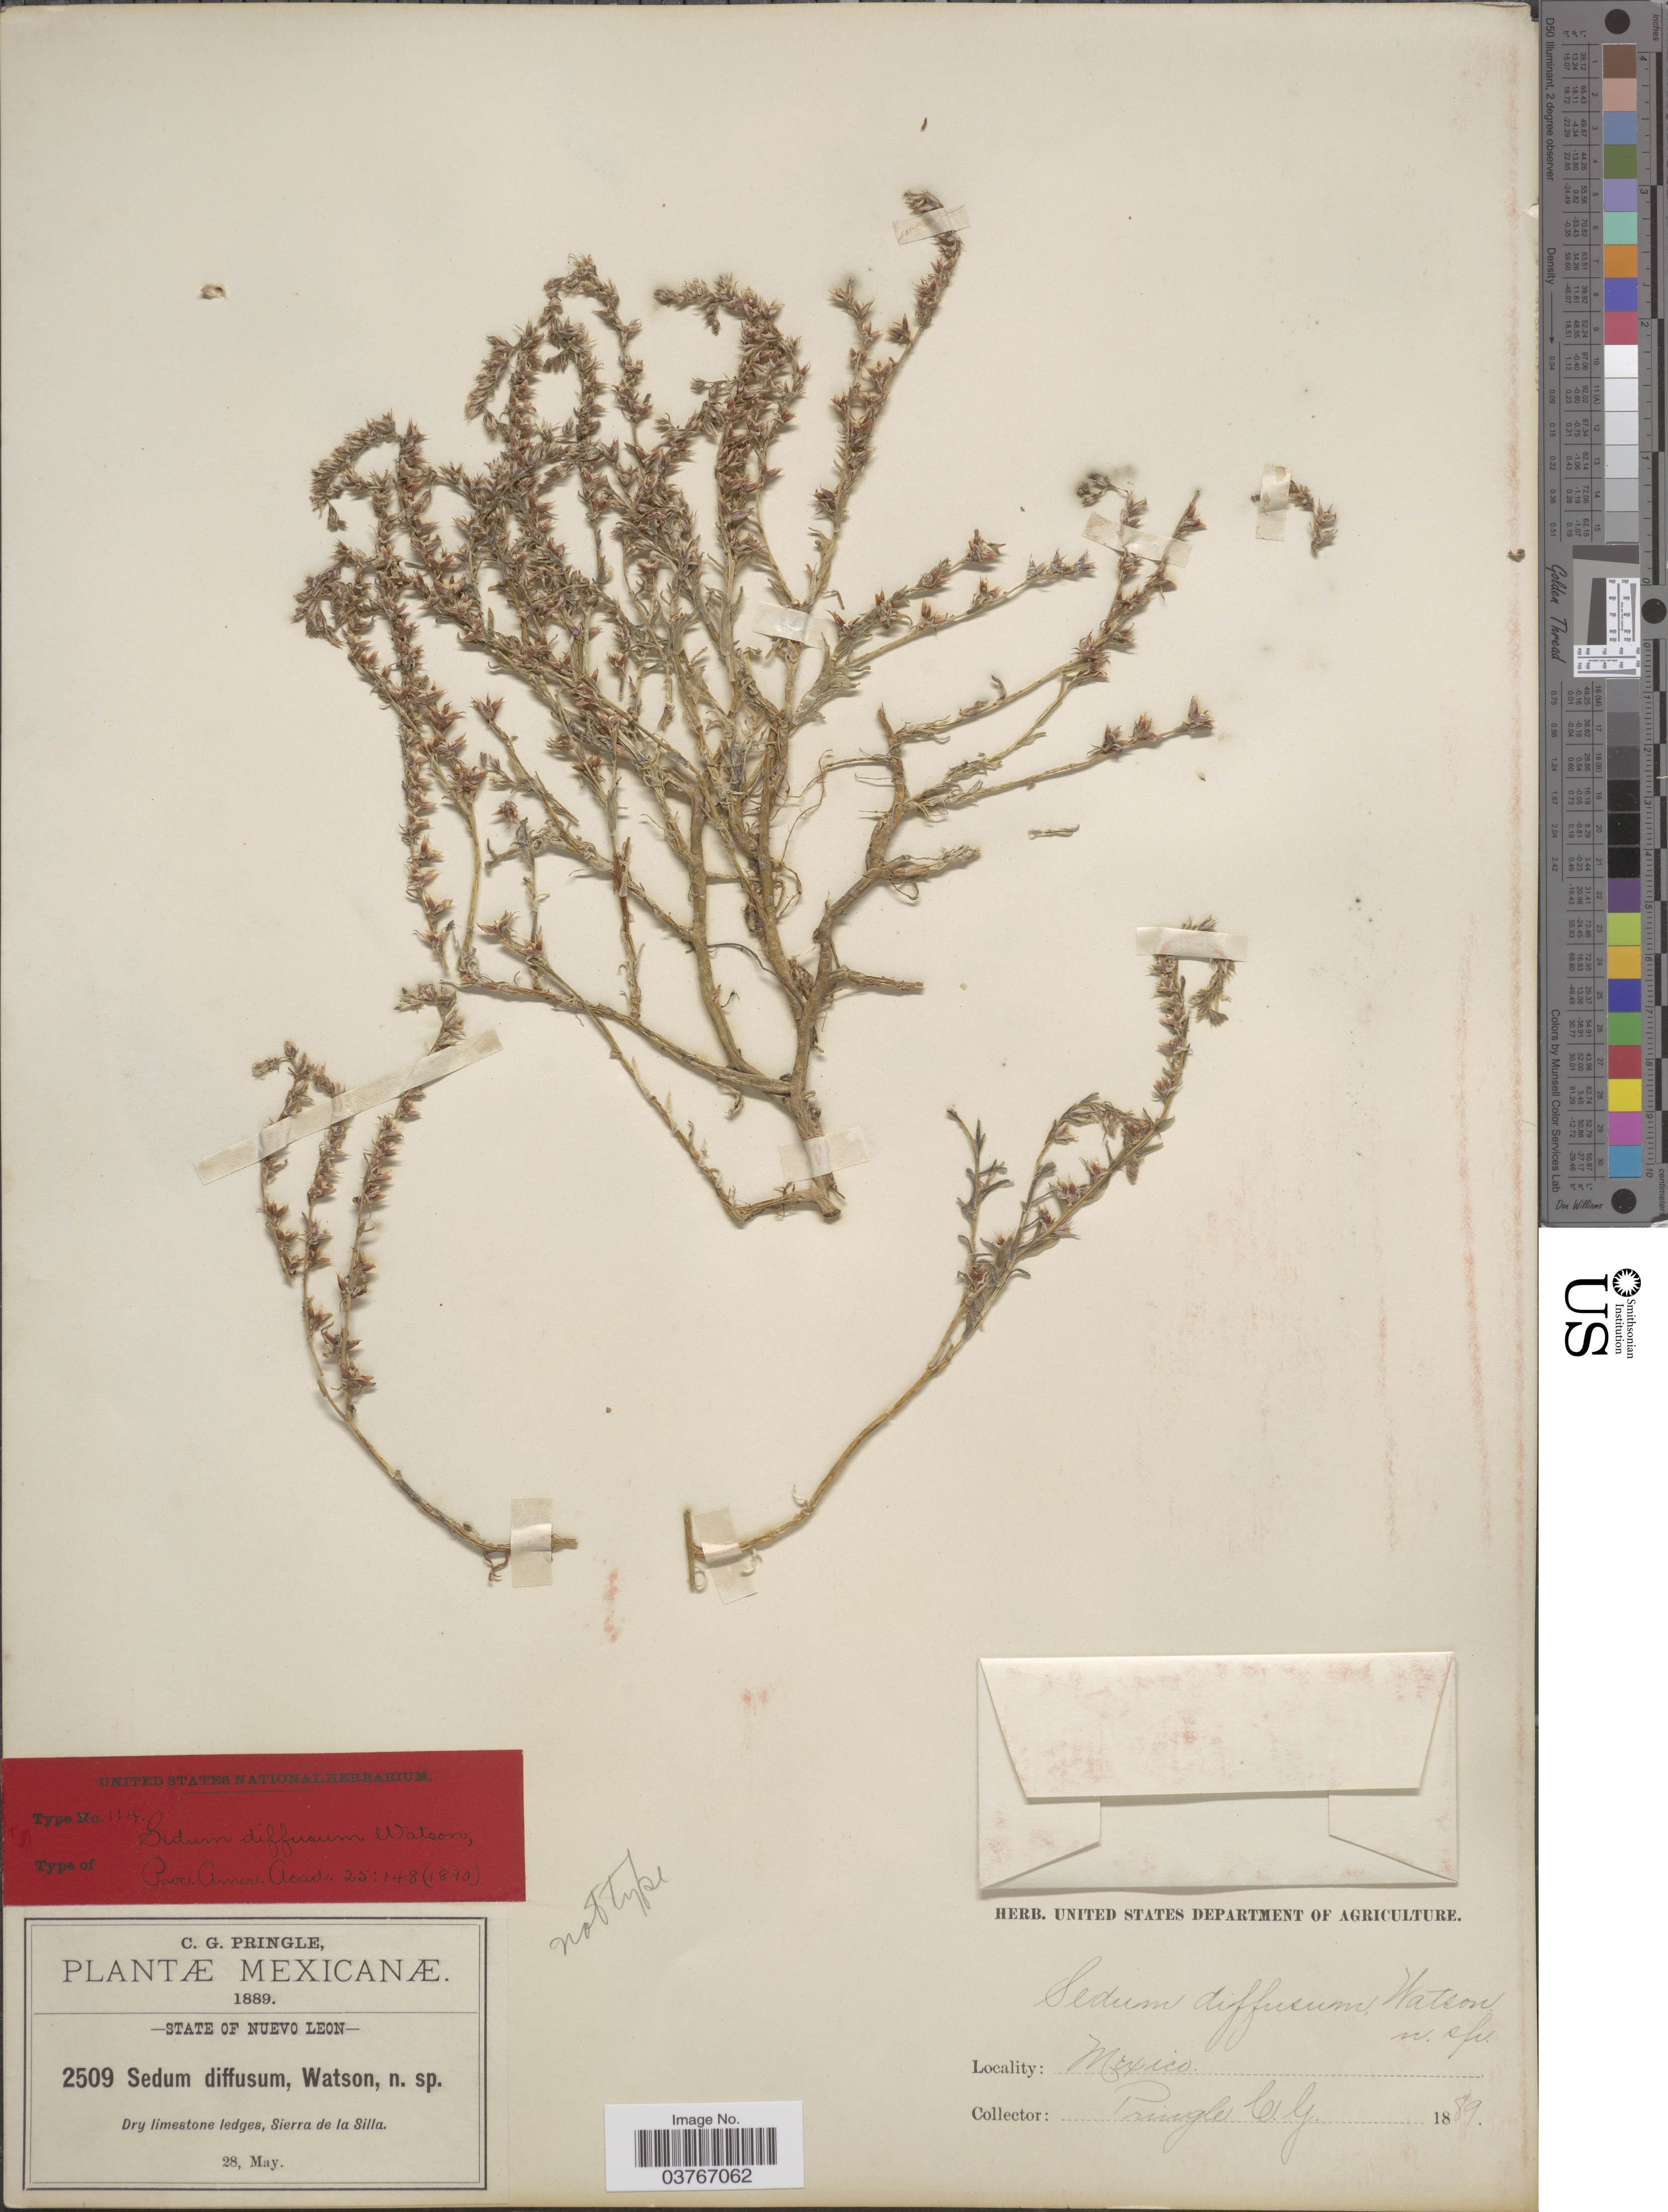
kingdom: Plantae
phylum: Tracheophyta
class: Magnoliopsida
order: Saxifragales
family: Crassulaceae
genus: Sedum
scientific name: Sedum diffusum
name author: S. Watson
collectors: C. G. Pringle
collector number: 2509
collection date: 1889-05-28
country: Mexico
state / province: Nuevo León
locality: Dry limestone ledges, Sierra de la Silla.